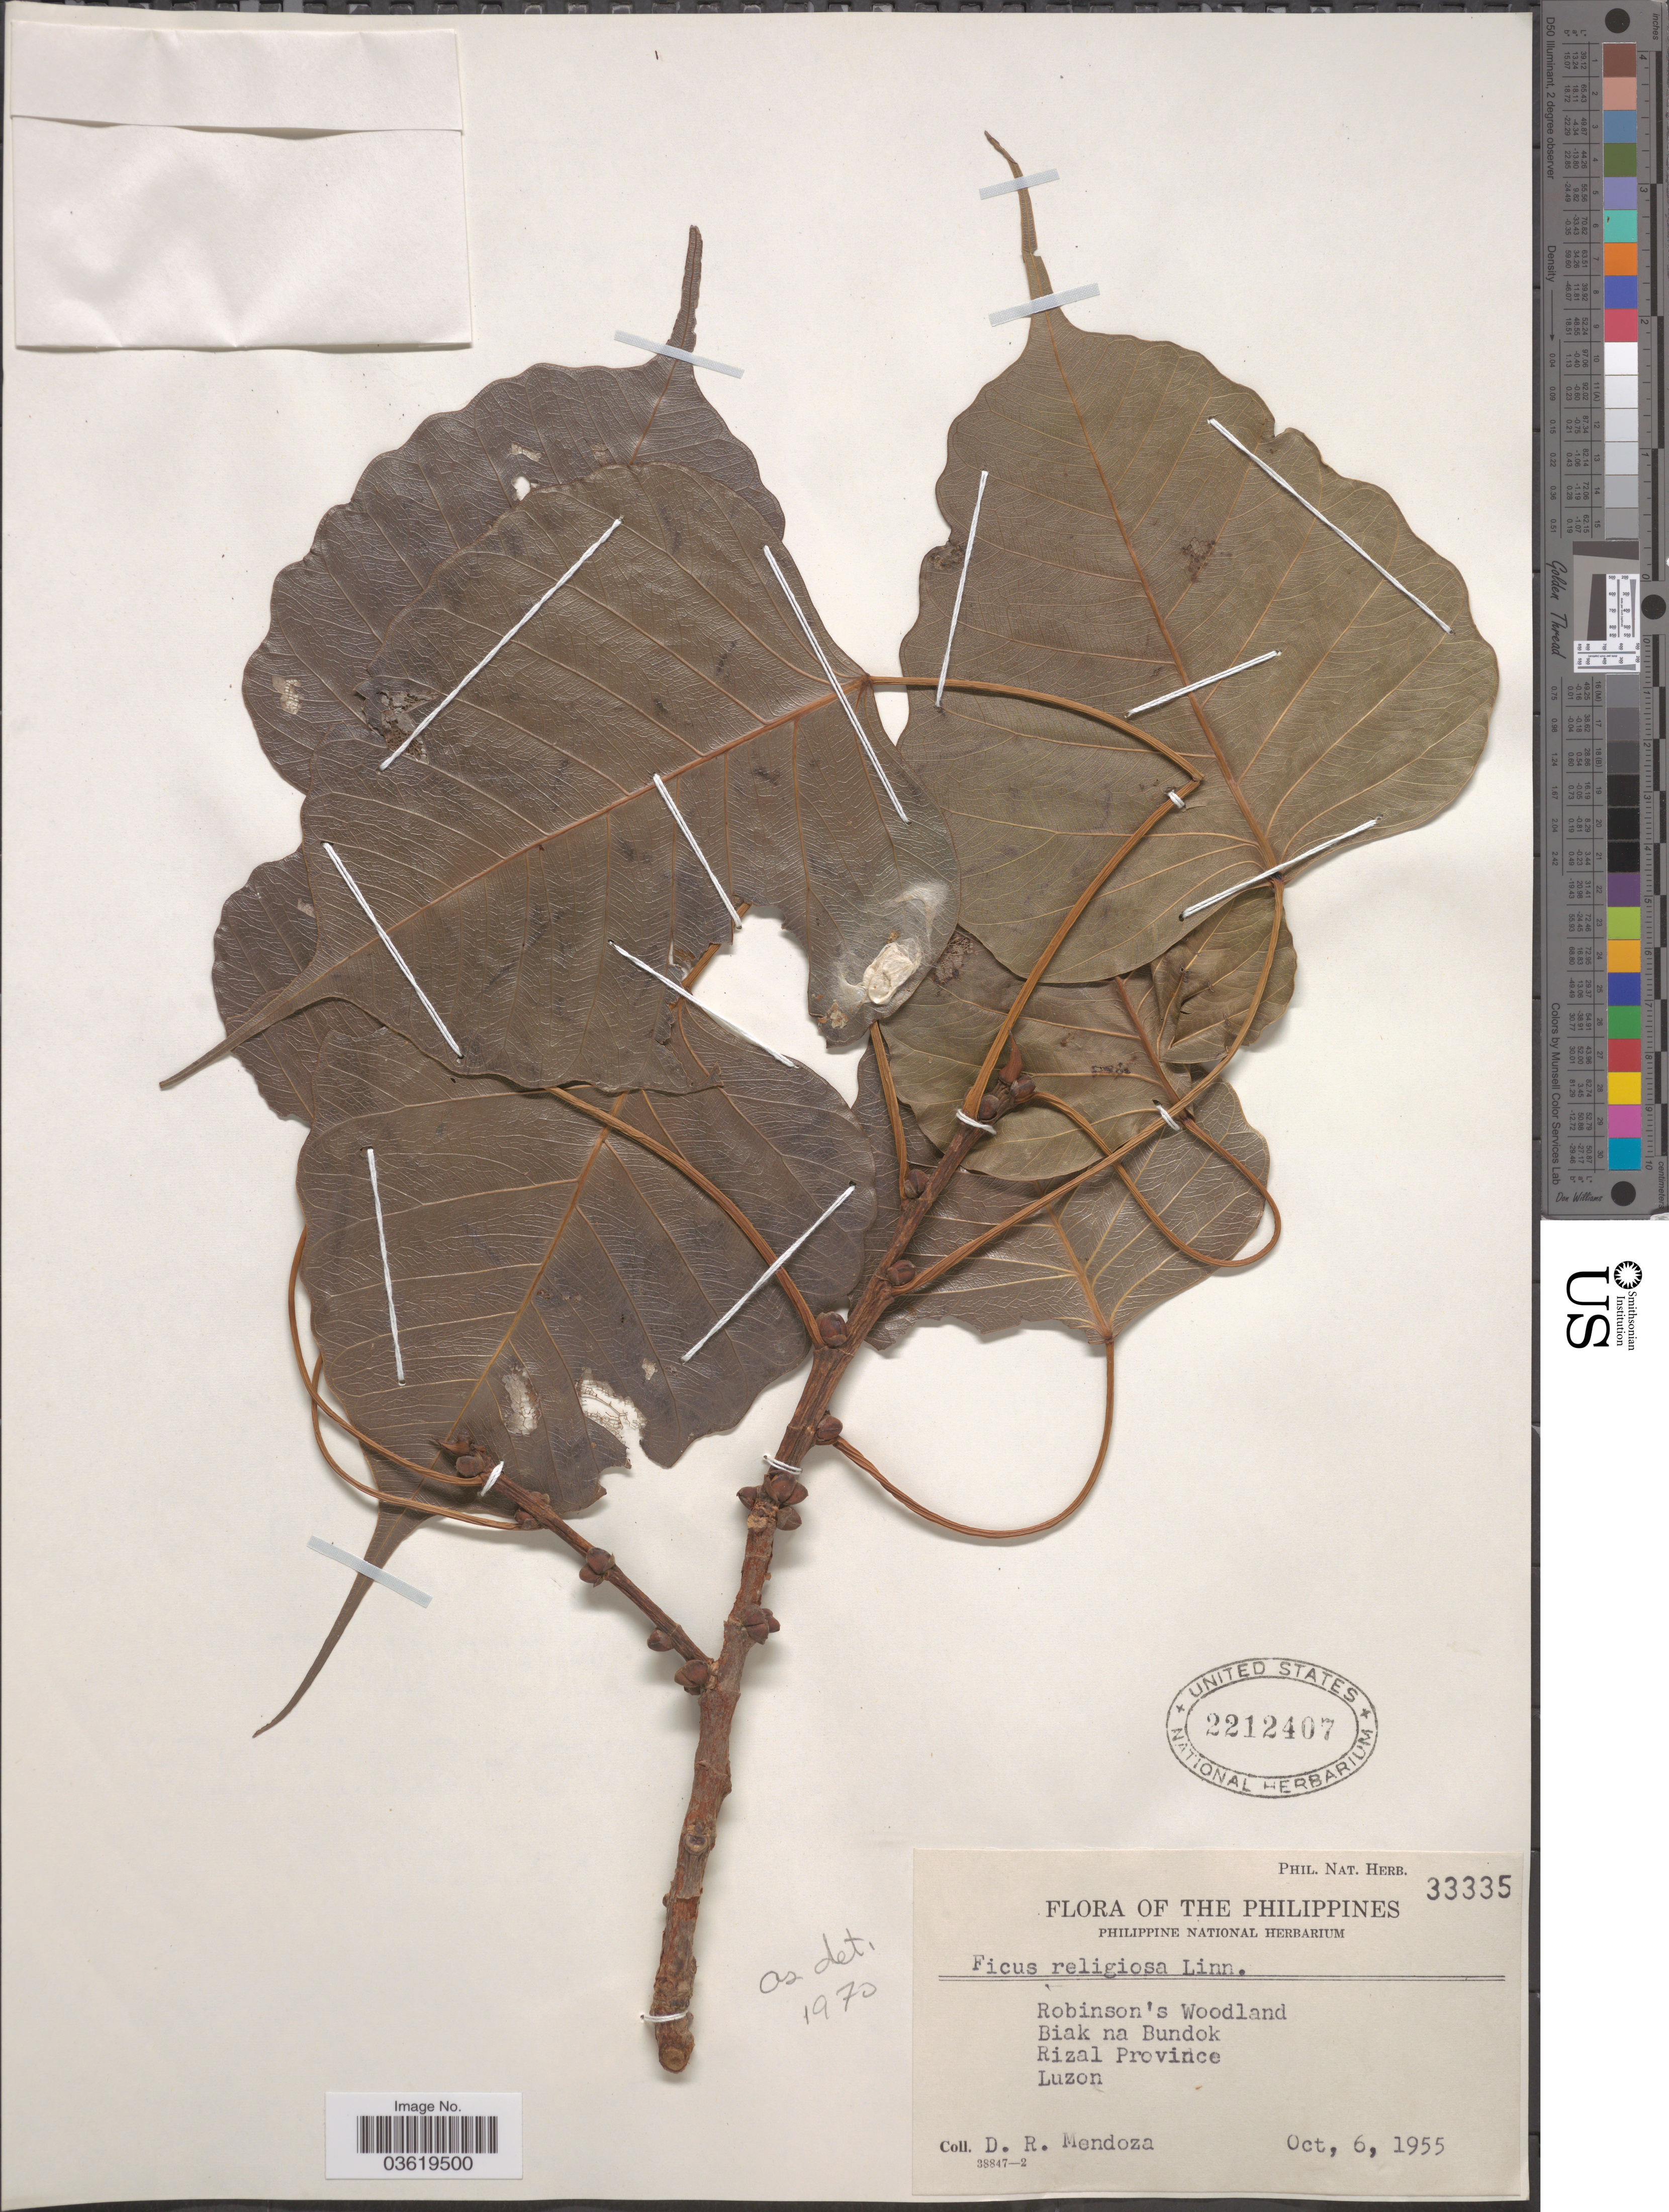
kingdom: Plantae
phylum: Tracheophyta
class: Magnoliopsida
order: Rosales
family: Moraceae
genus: Ficus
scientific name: Ficus religiosa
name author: L.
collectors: D. Mendoza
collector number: Phil. Nat. Herb. 33335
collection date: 1955-10-06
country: Philippines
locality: Robinson's Woodland. Biak na Bundok. Rizal Province. Luzon.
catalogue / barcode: US 2212407